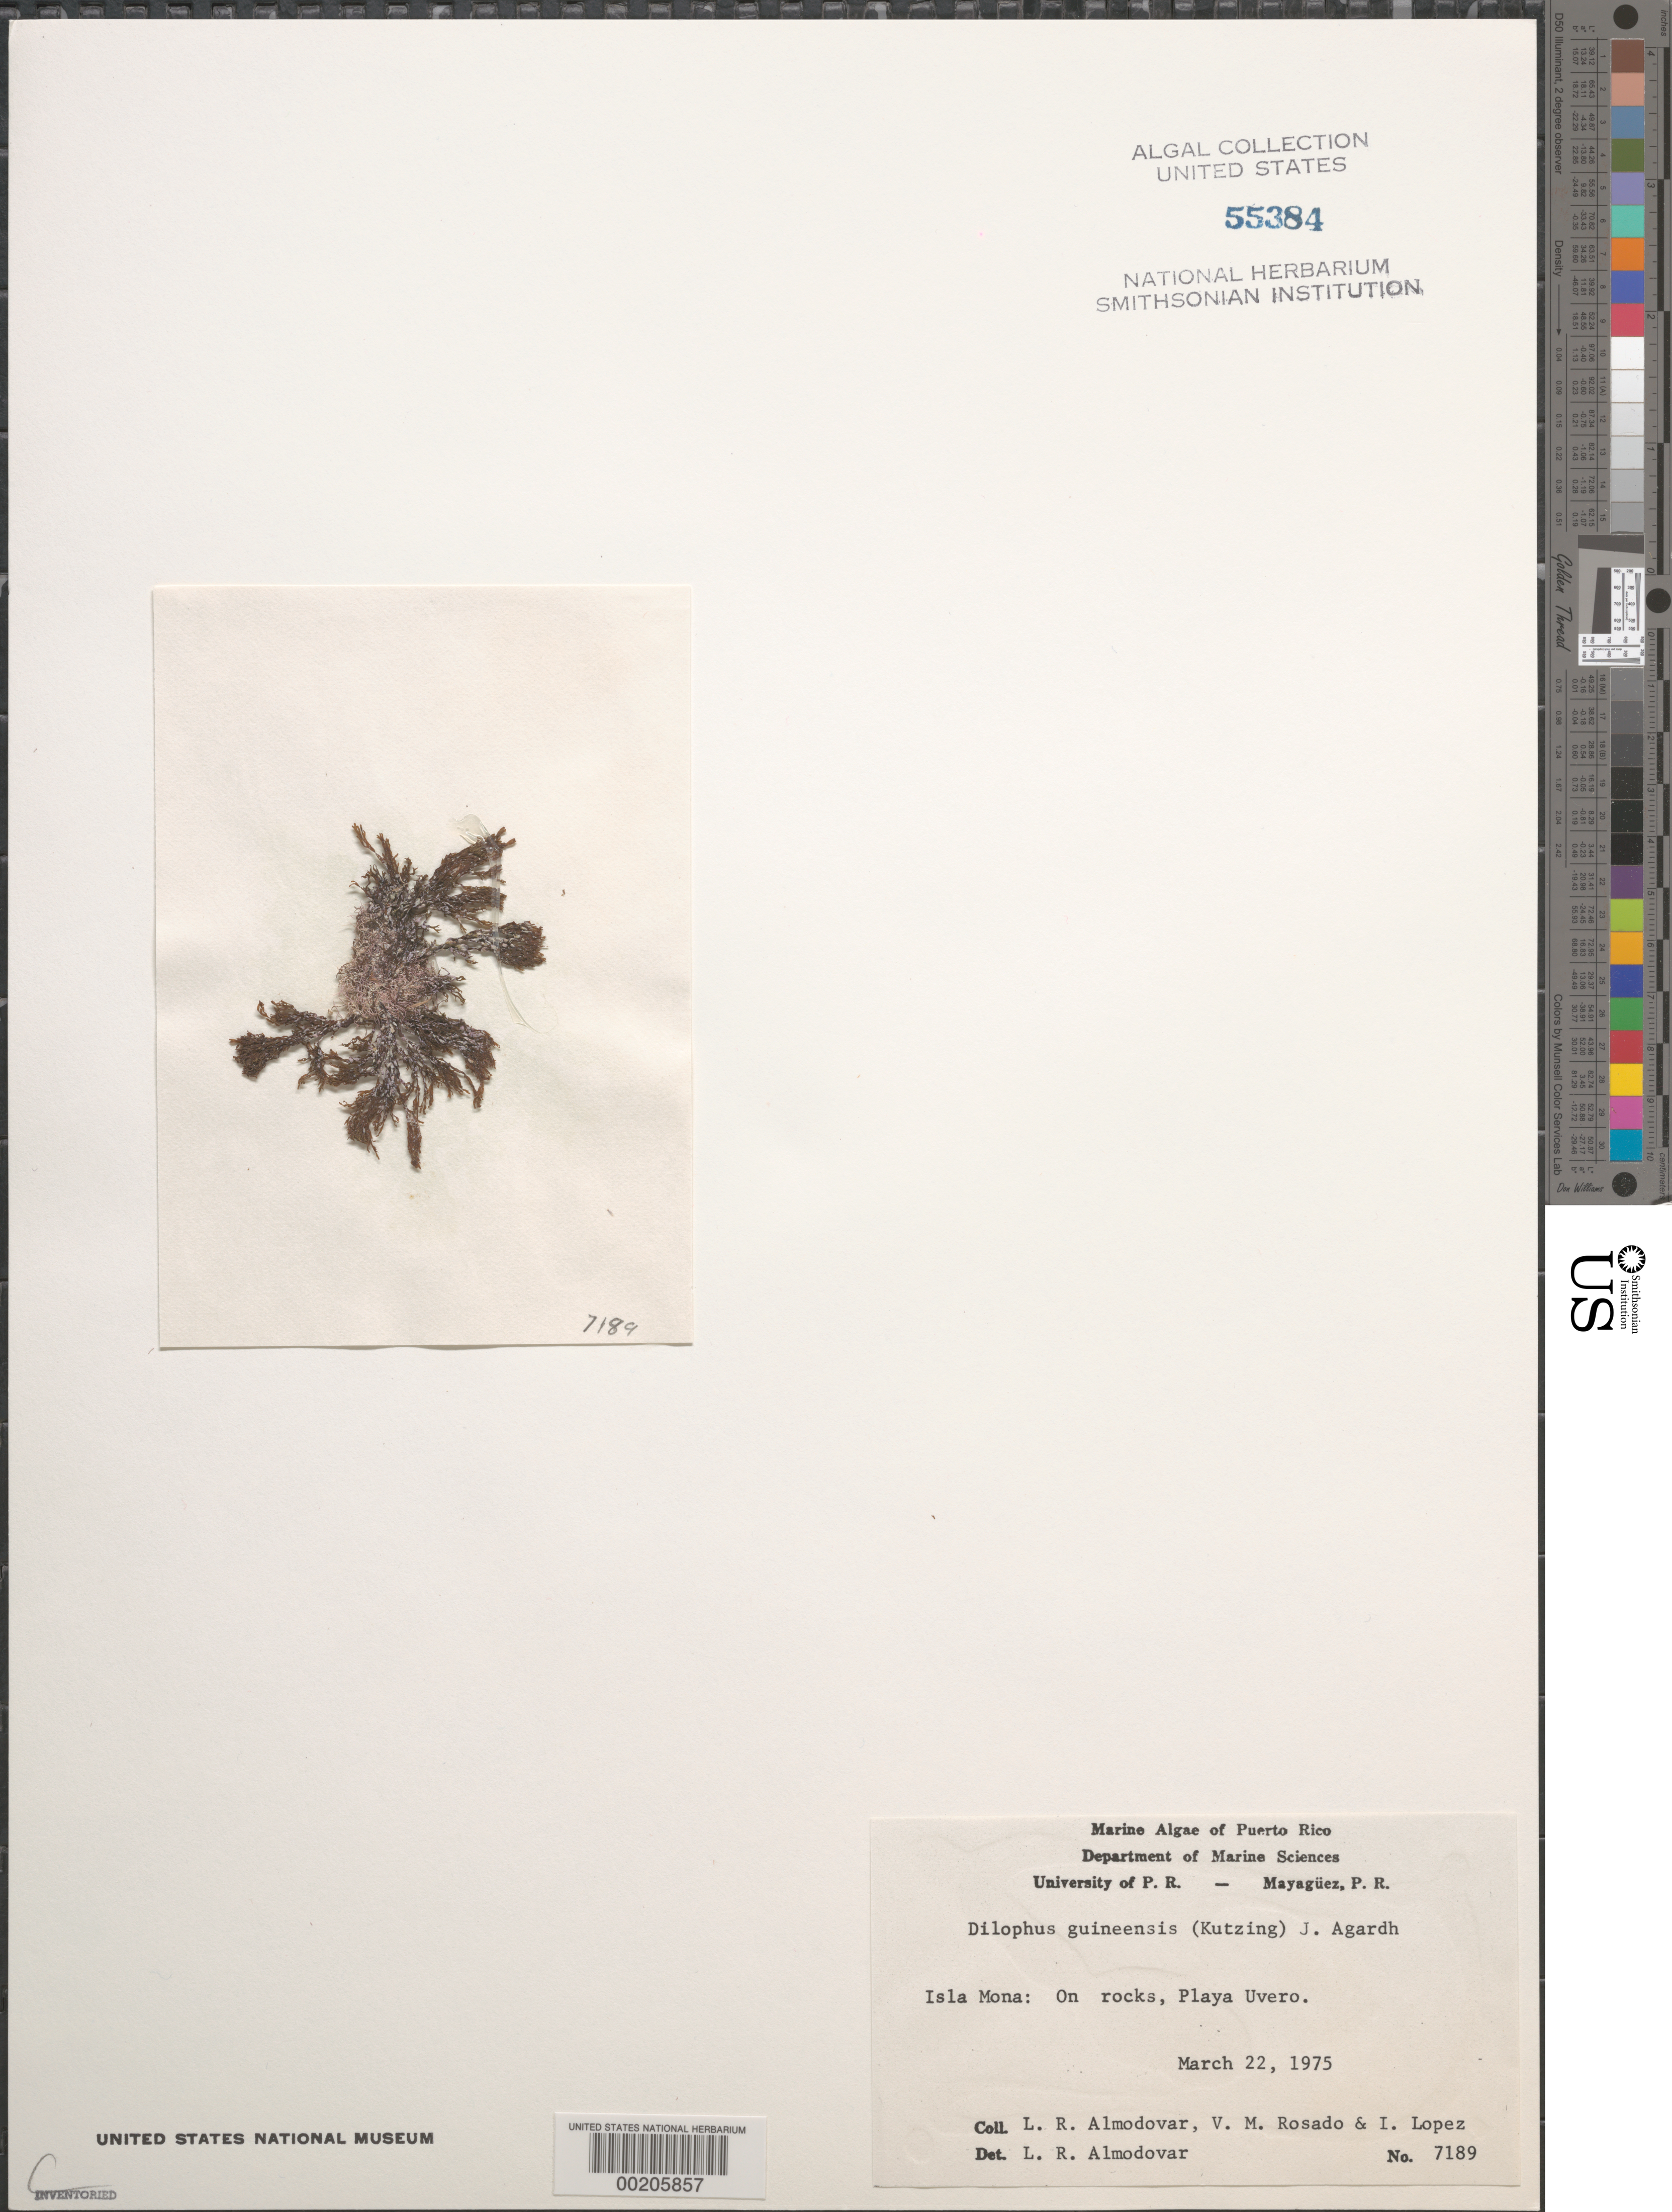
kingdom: Chromista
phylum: Ochrophyta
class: Phaeophyceae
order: Dictyotales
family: Dictyotaceae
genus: Dictyota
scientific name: Dictyota guineensis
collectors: L. Almodovar, V. Rosado & I. Lopéz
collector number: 7189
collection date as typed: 22 Mar 1975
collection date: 1975-03-22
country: Puerto Rico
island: Isla de Mona (Isla Mona)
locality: Playa Uvero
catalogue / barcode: US 55384